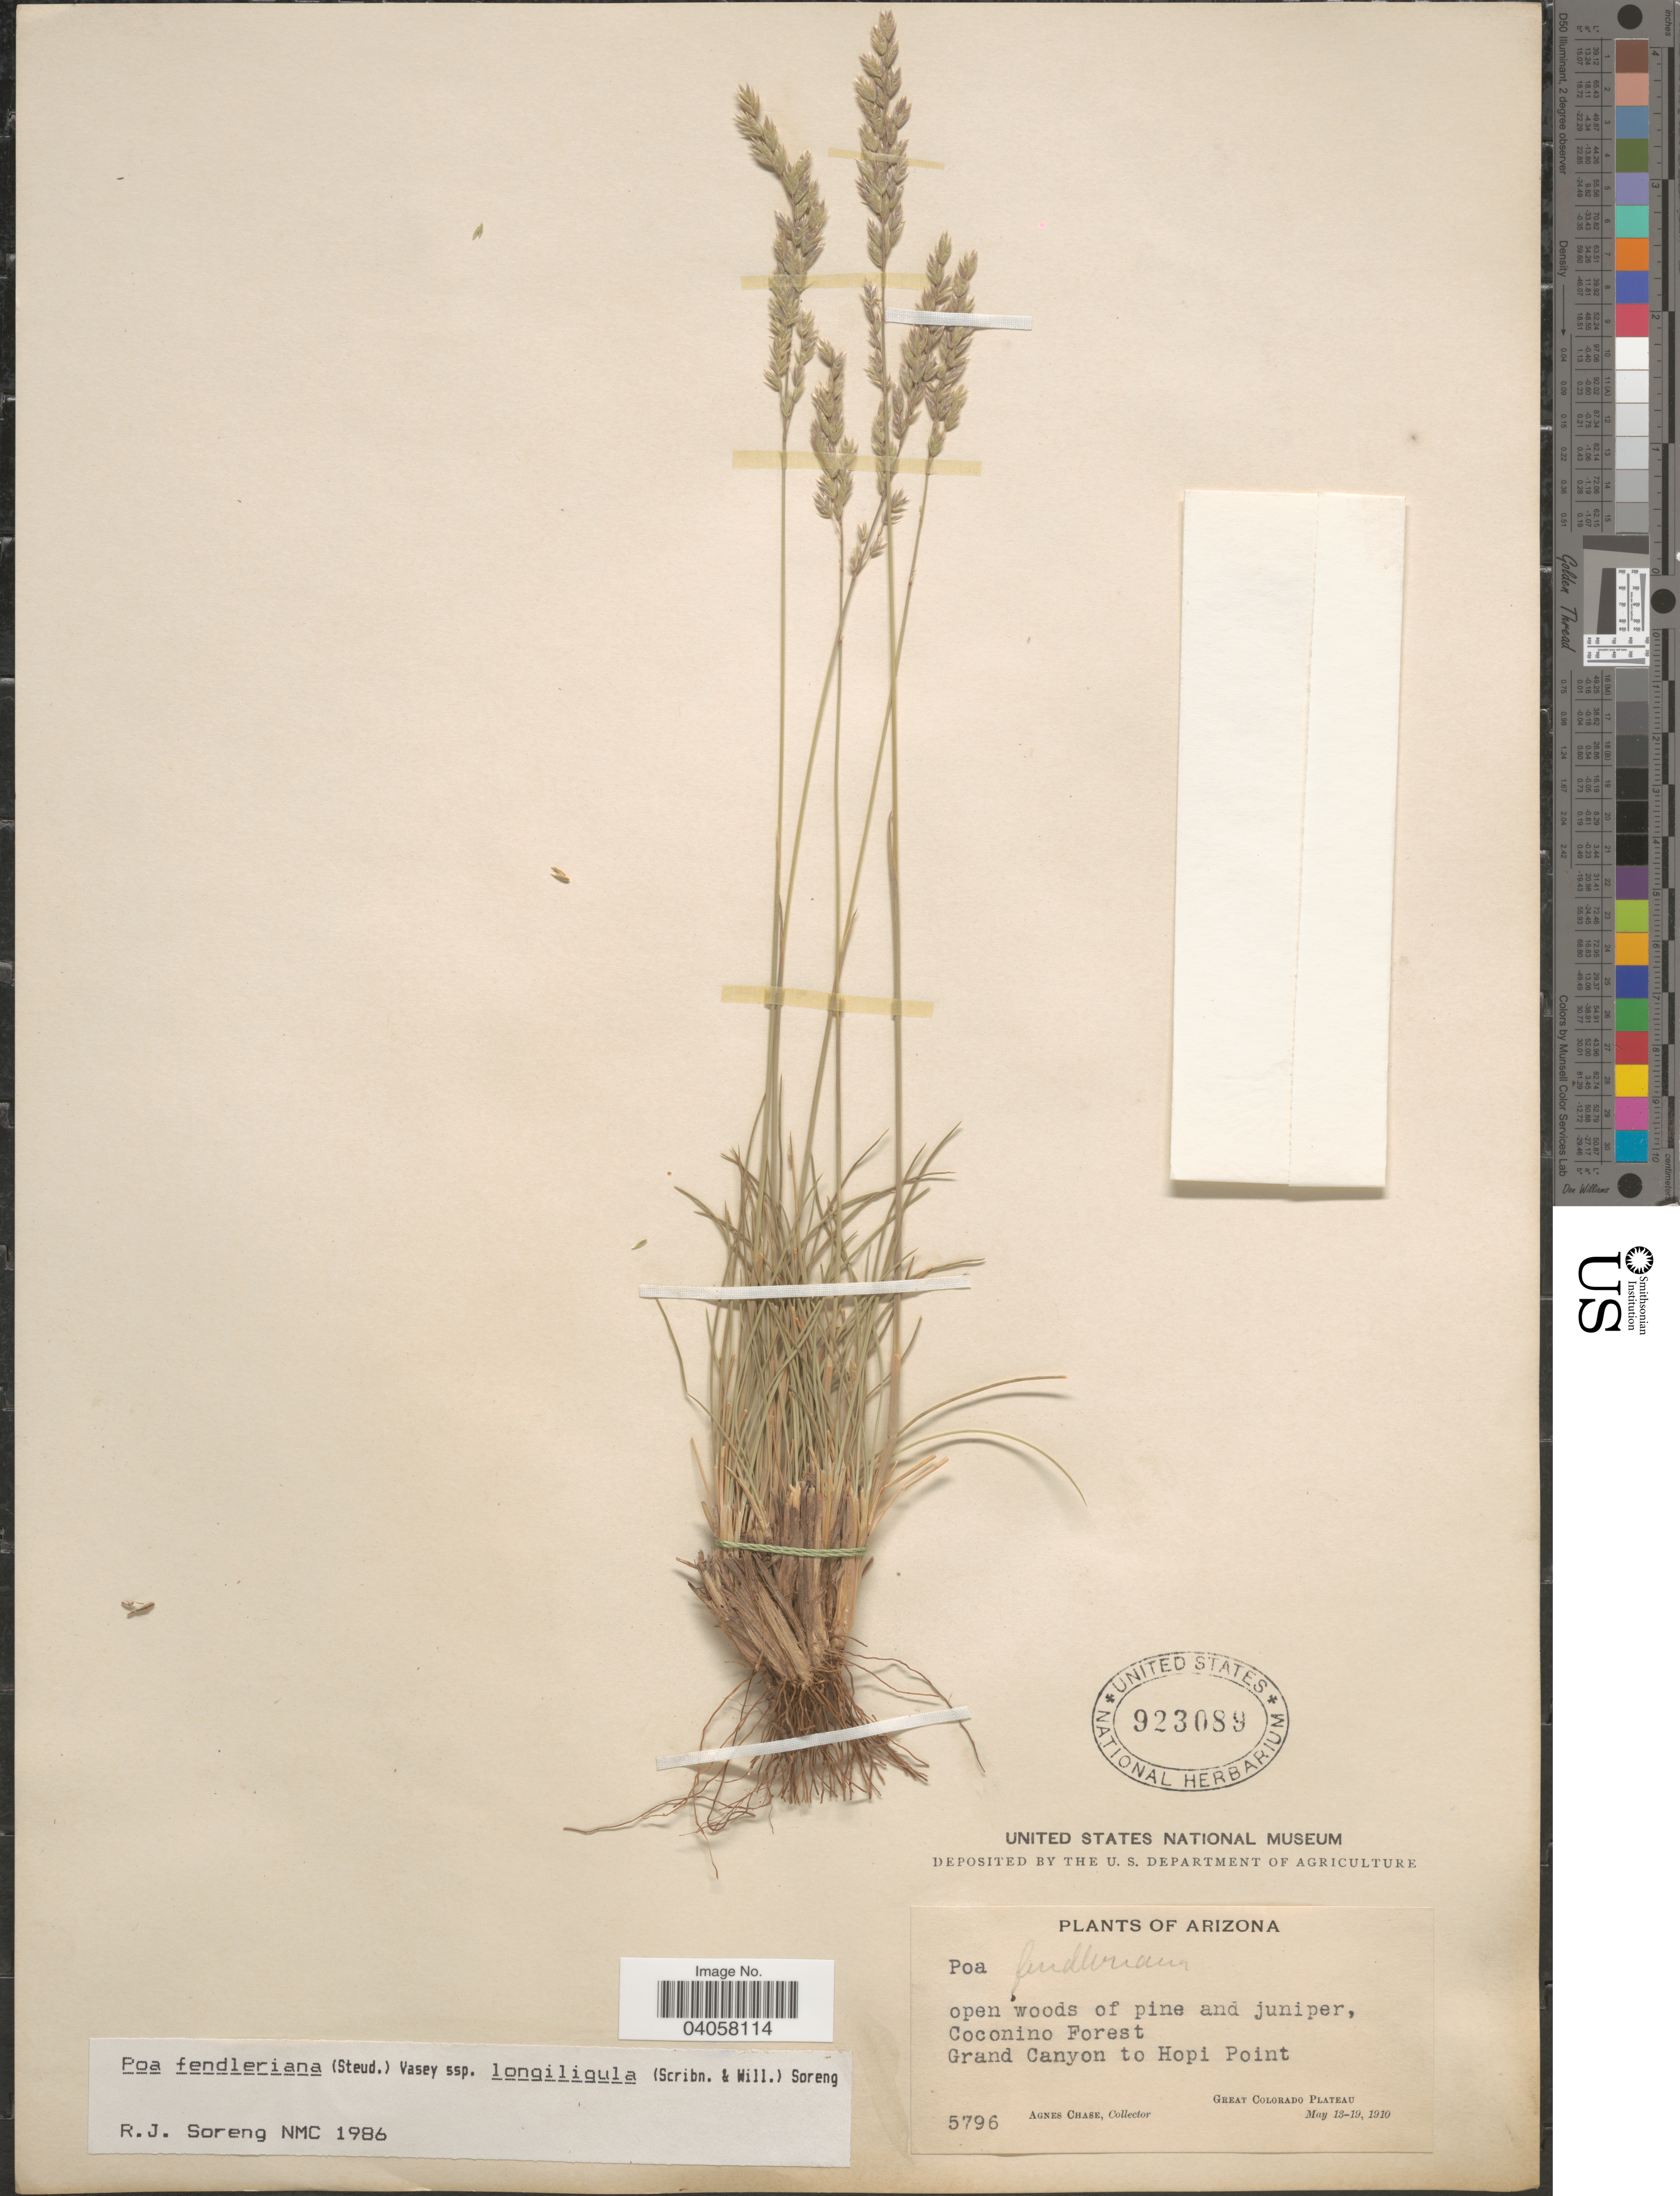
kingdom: Plantae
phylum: Tracheophyta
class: Liliopsida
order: Poales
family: Poaceae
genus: Poa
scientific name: Poa fendleriana subsp. longiligula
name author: (Scribn. & T.A. Williams) Soreng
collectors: A. Chase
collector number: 5796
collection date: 1910-05-13/1910-05-19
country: United States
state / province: Arizona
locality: Coconino Forest. Grand Canyon to Hopi Point. Great Colorado Plateau.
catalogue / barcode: US 923089